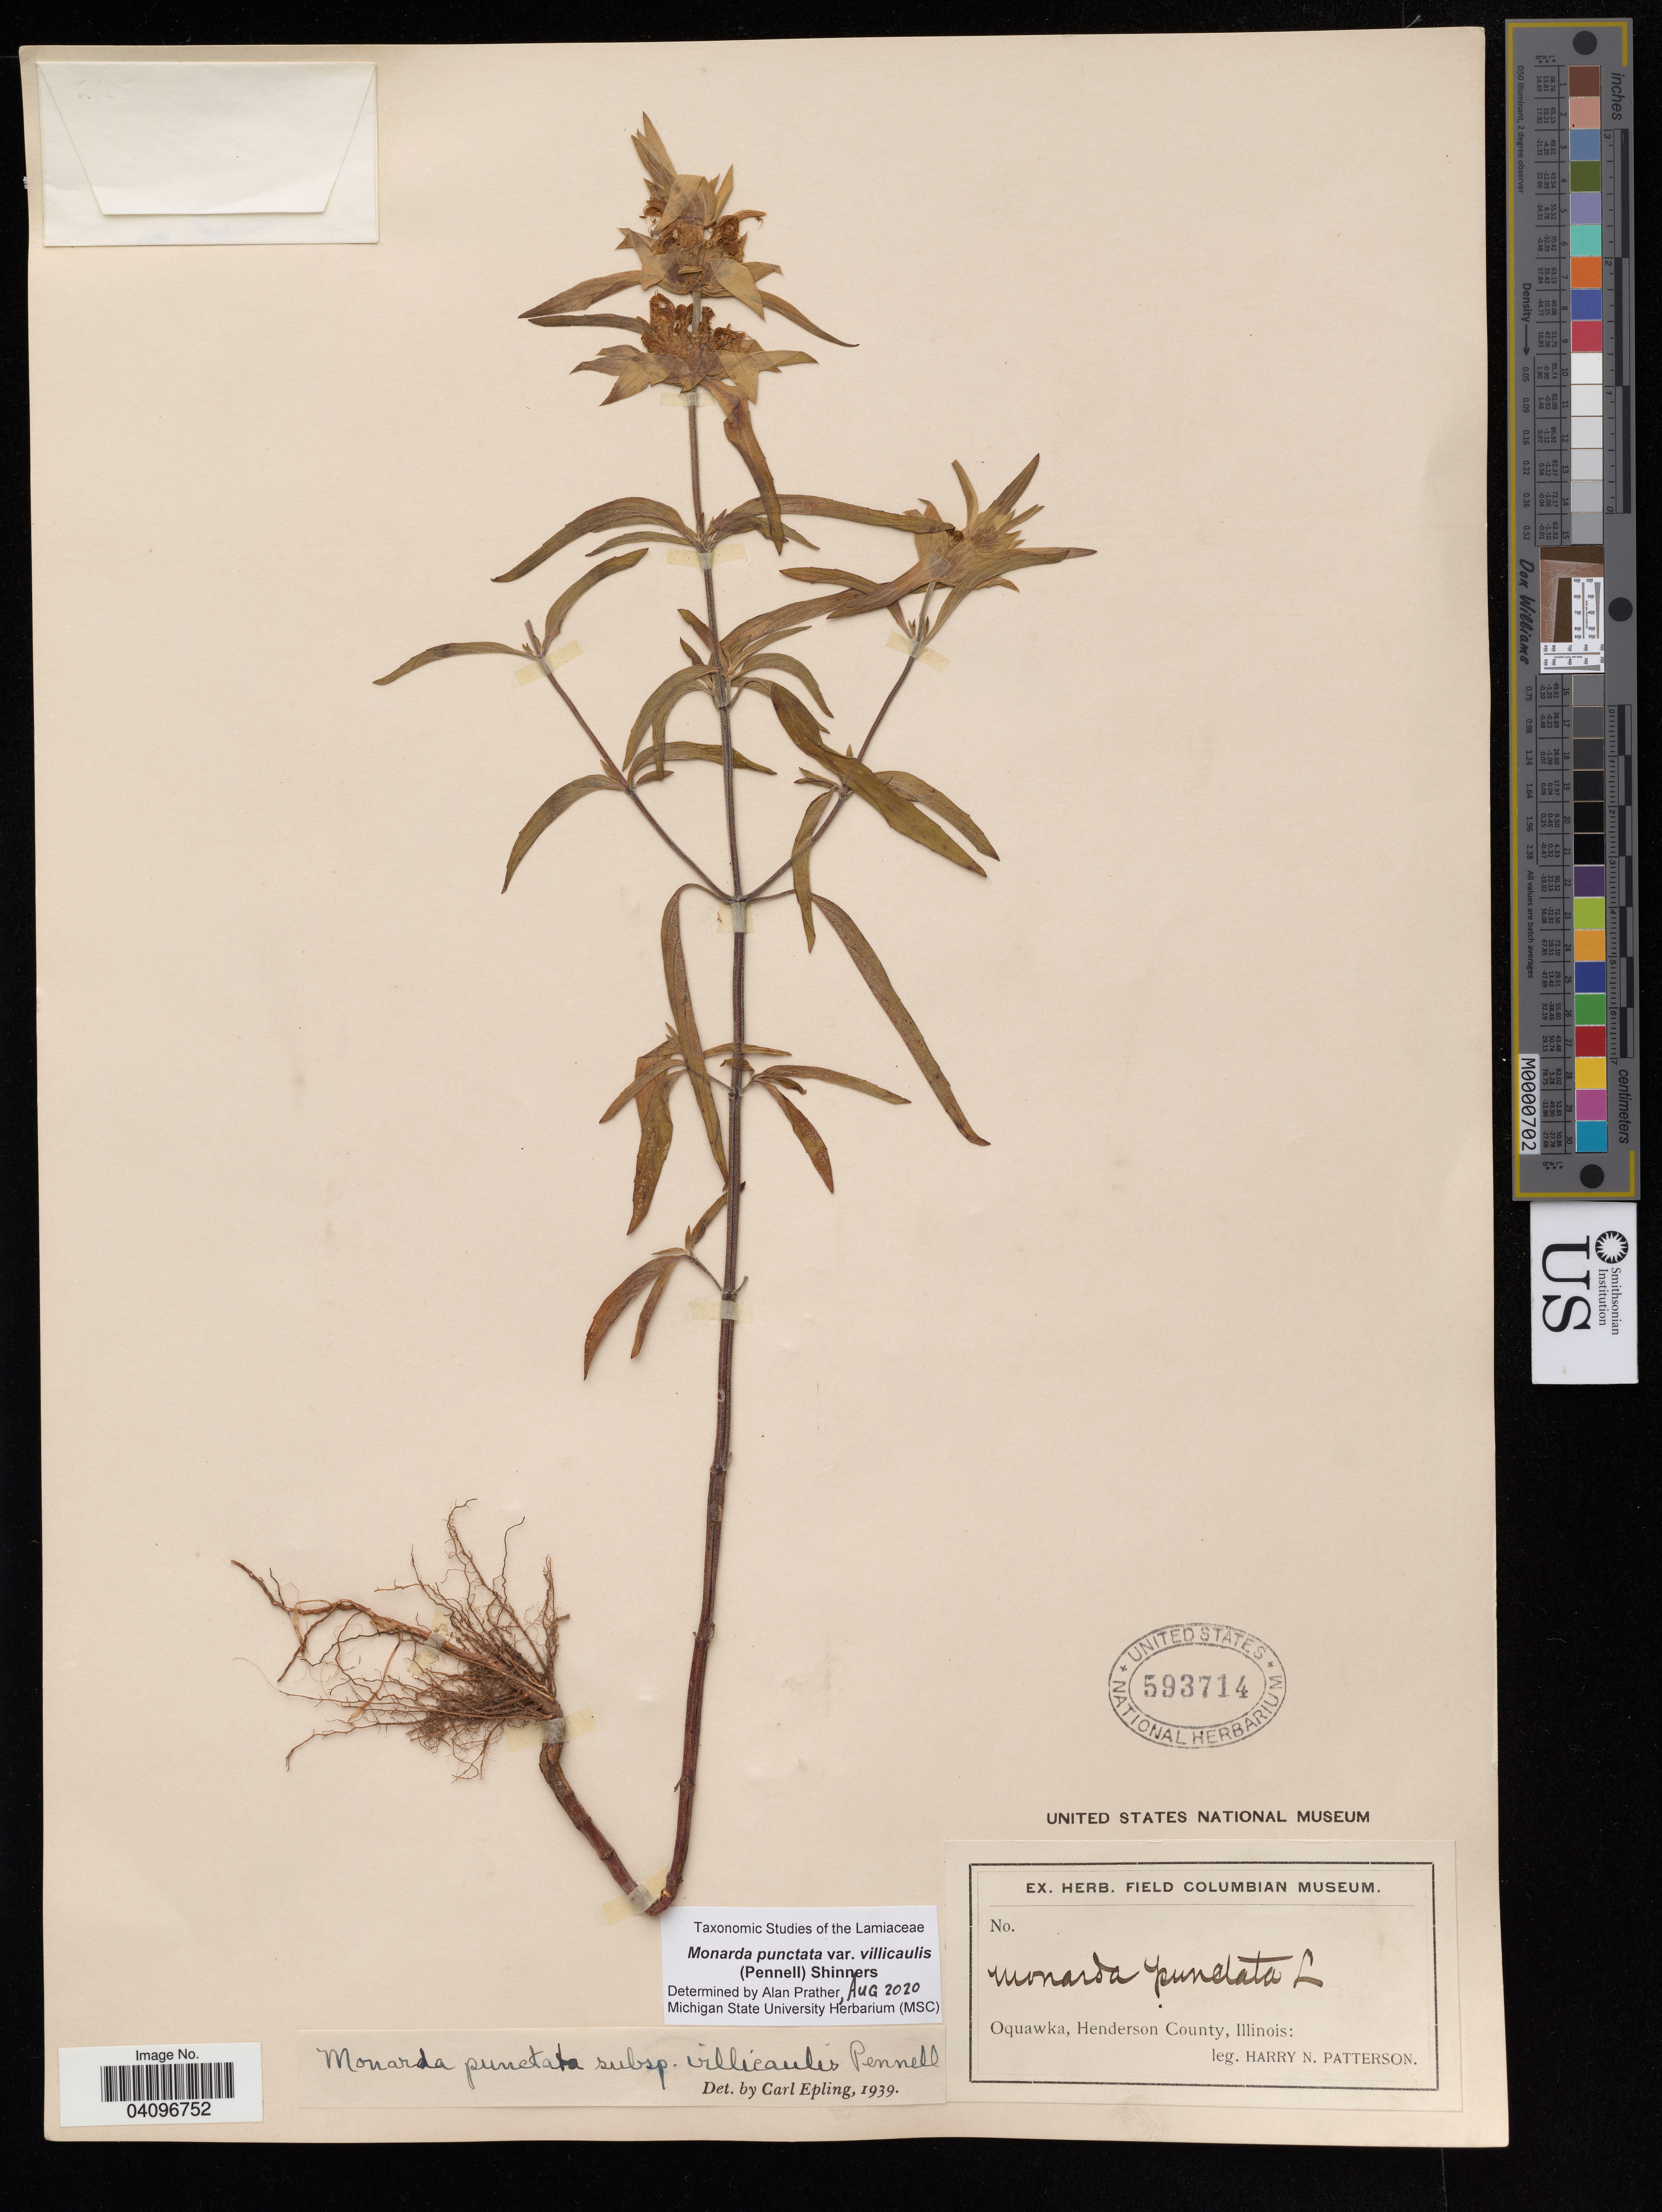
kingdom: Plantae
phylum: Tracheophyta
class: Magnoliopsida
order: Lamiales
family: Lamiaceae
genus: Monarda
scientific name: Monarda punctata var. villicaulis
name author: (Pennell) Shinners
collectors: H. N. Patterson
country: United States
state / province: Illinois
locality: Oquawka, Henderson County.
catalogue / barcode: US 593714